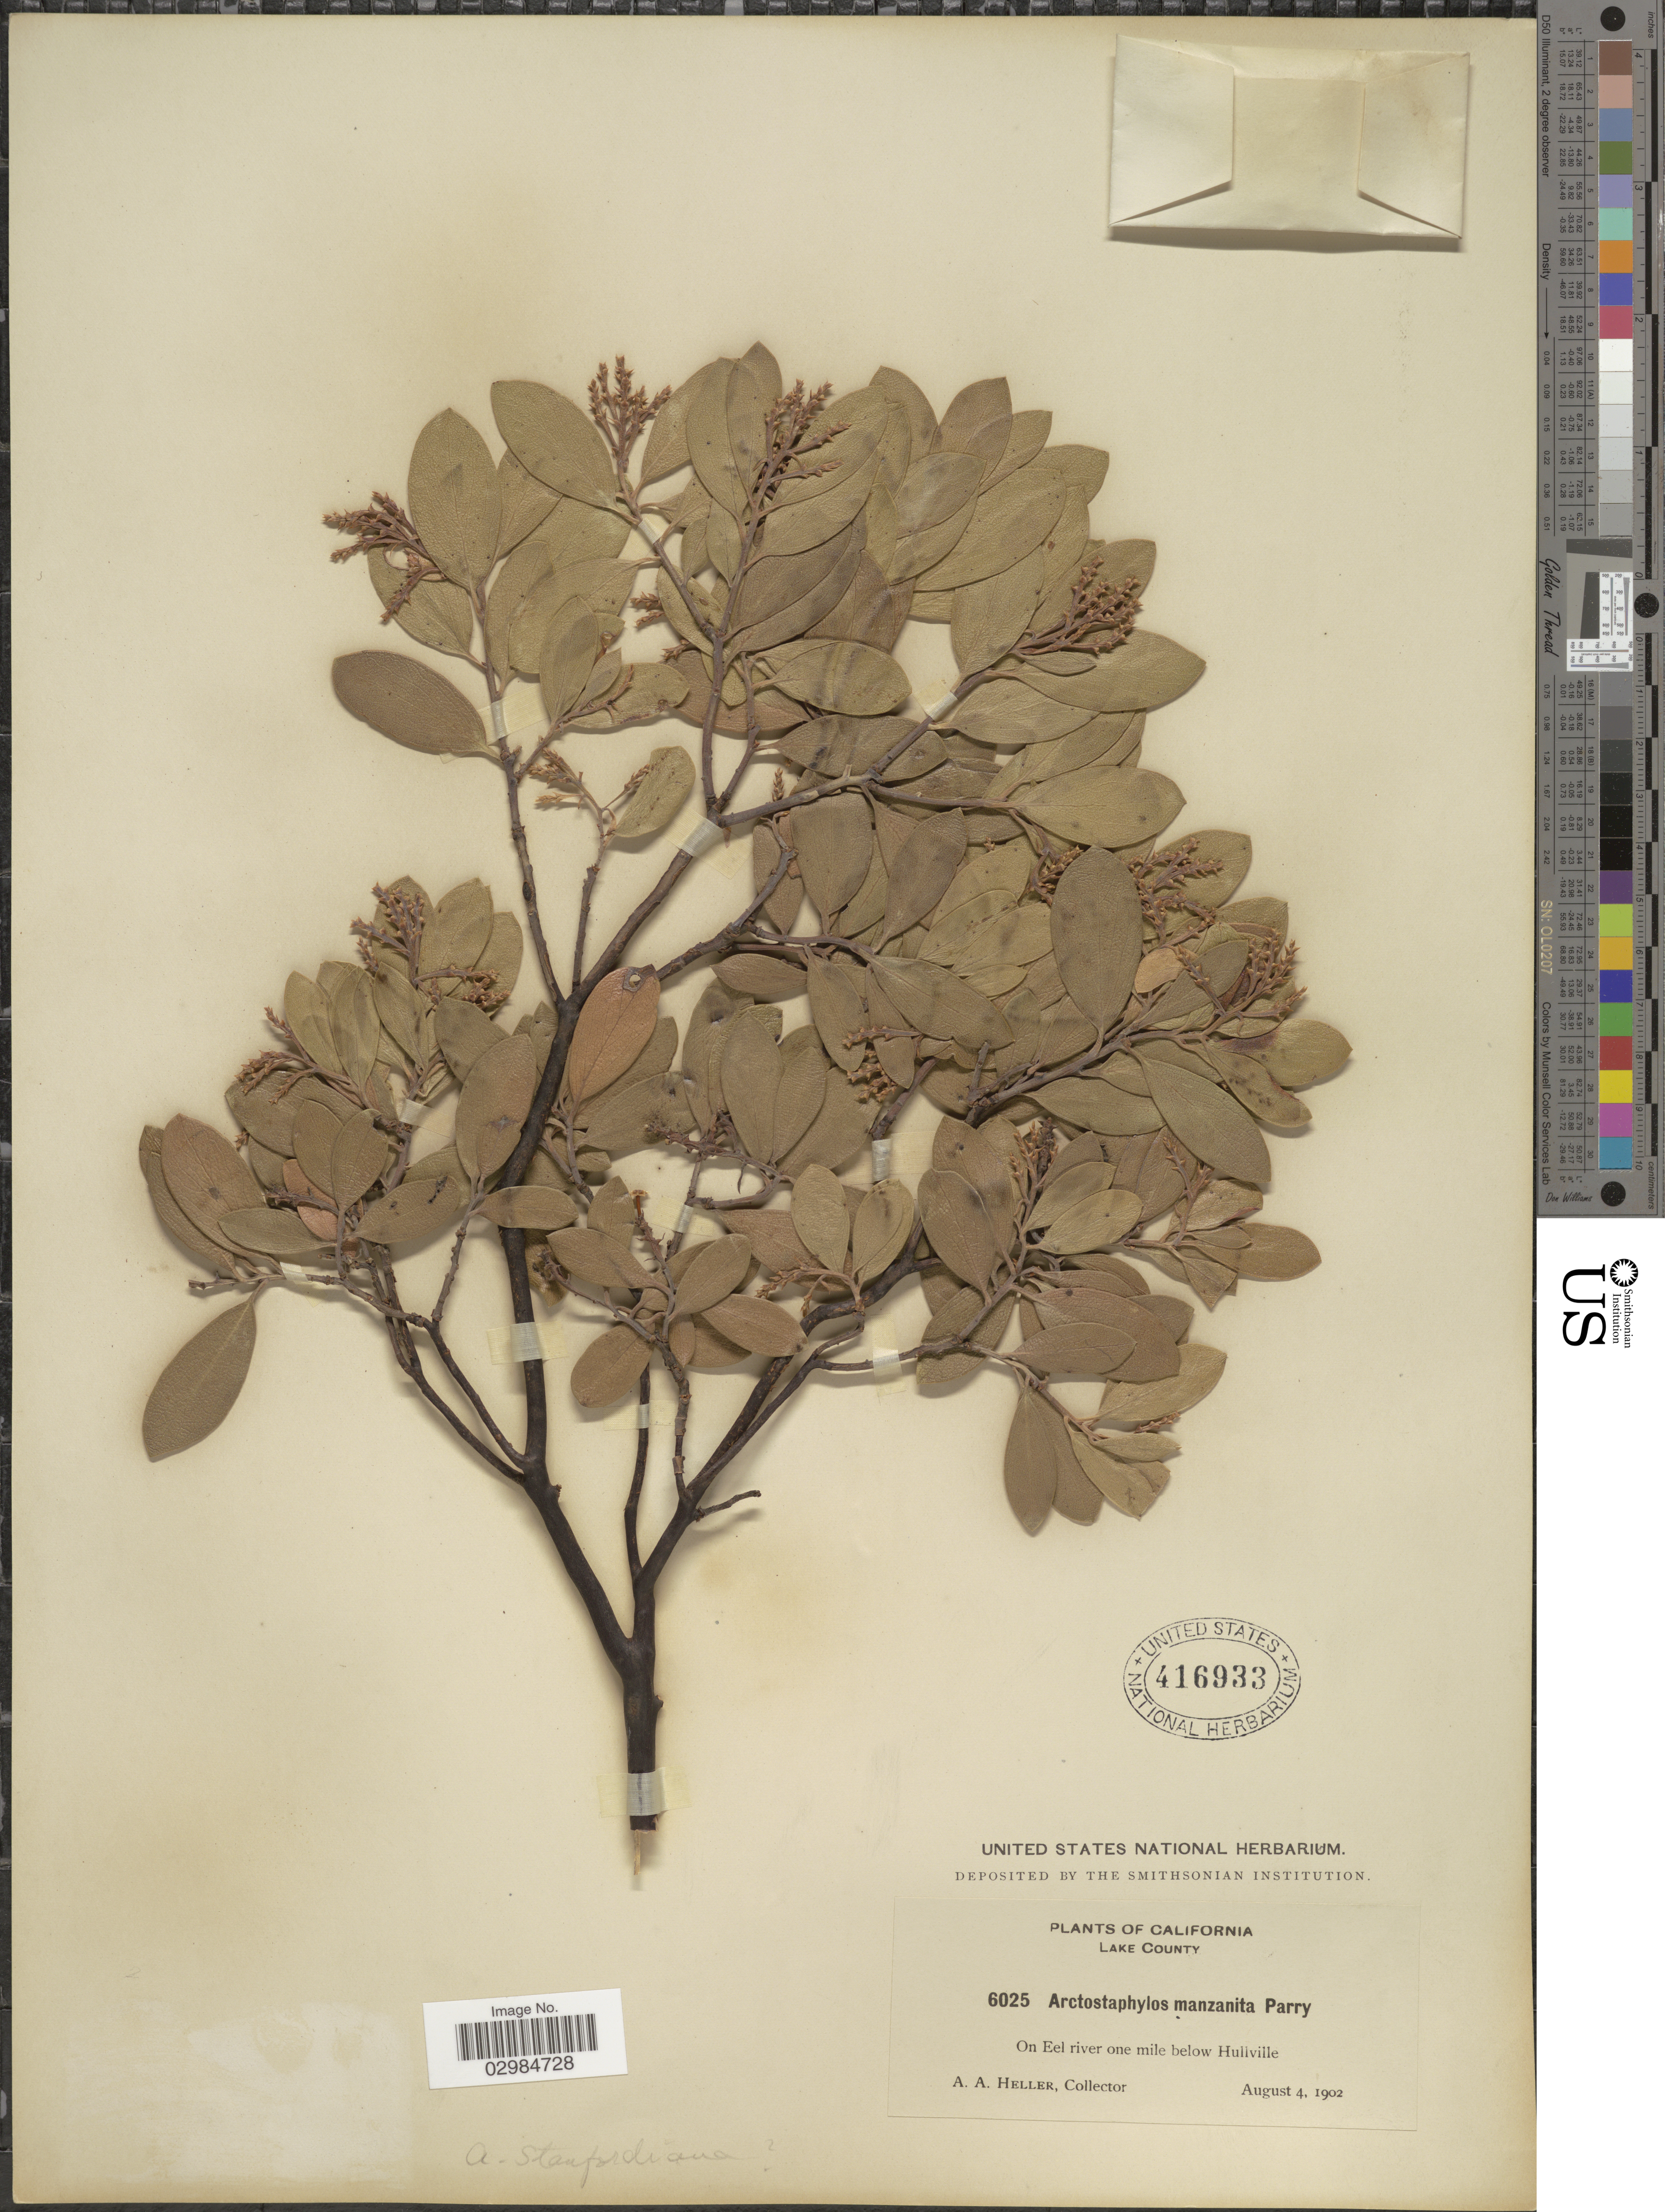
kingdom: Plantae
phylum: Tracheophyta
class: Magnoliopsida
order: Ericales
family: Ericaceae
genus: Arctostaphylos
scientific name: Arctostaphylos stanfordiana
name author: Parry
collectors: A. A. Heller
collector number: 6025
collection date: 1902-08-04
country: United States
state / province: California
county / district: Lake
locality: Lake County. On Eel river one mile below Hullville.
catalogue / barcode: US 416933